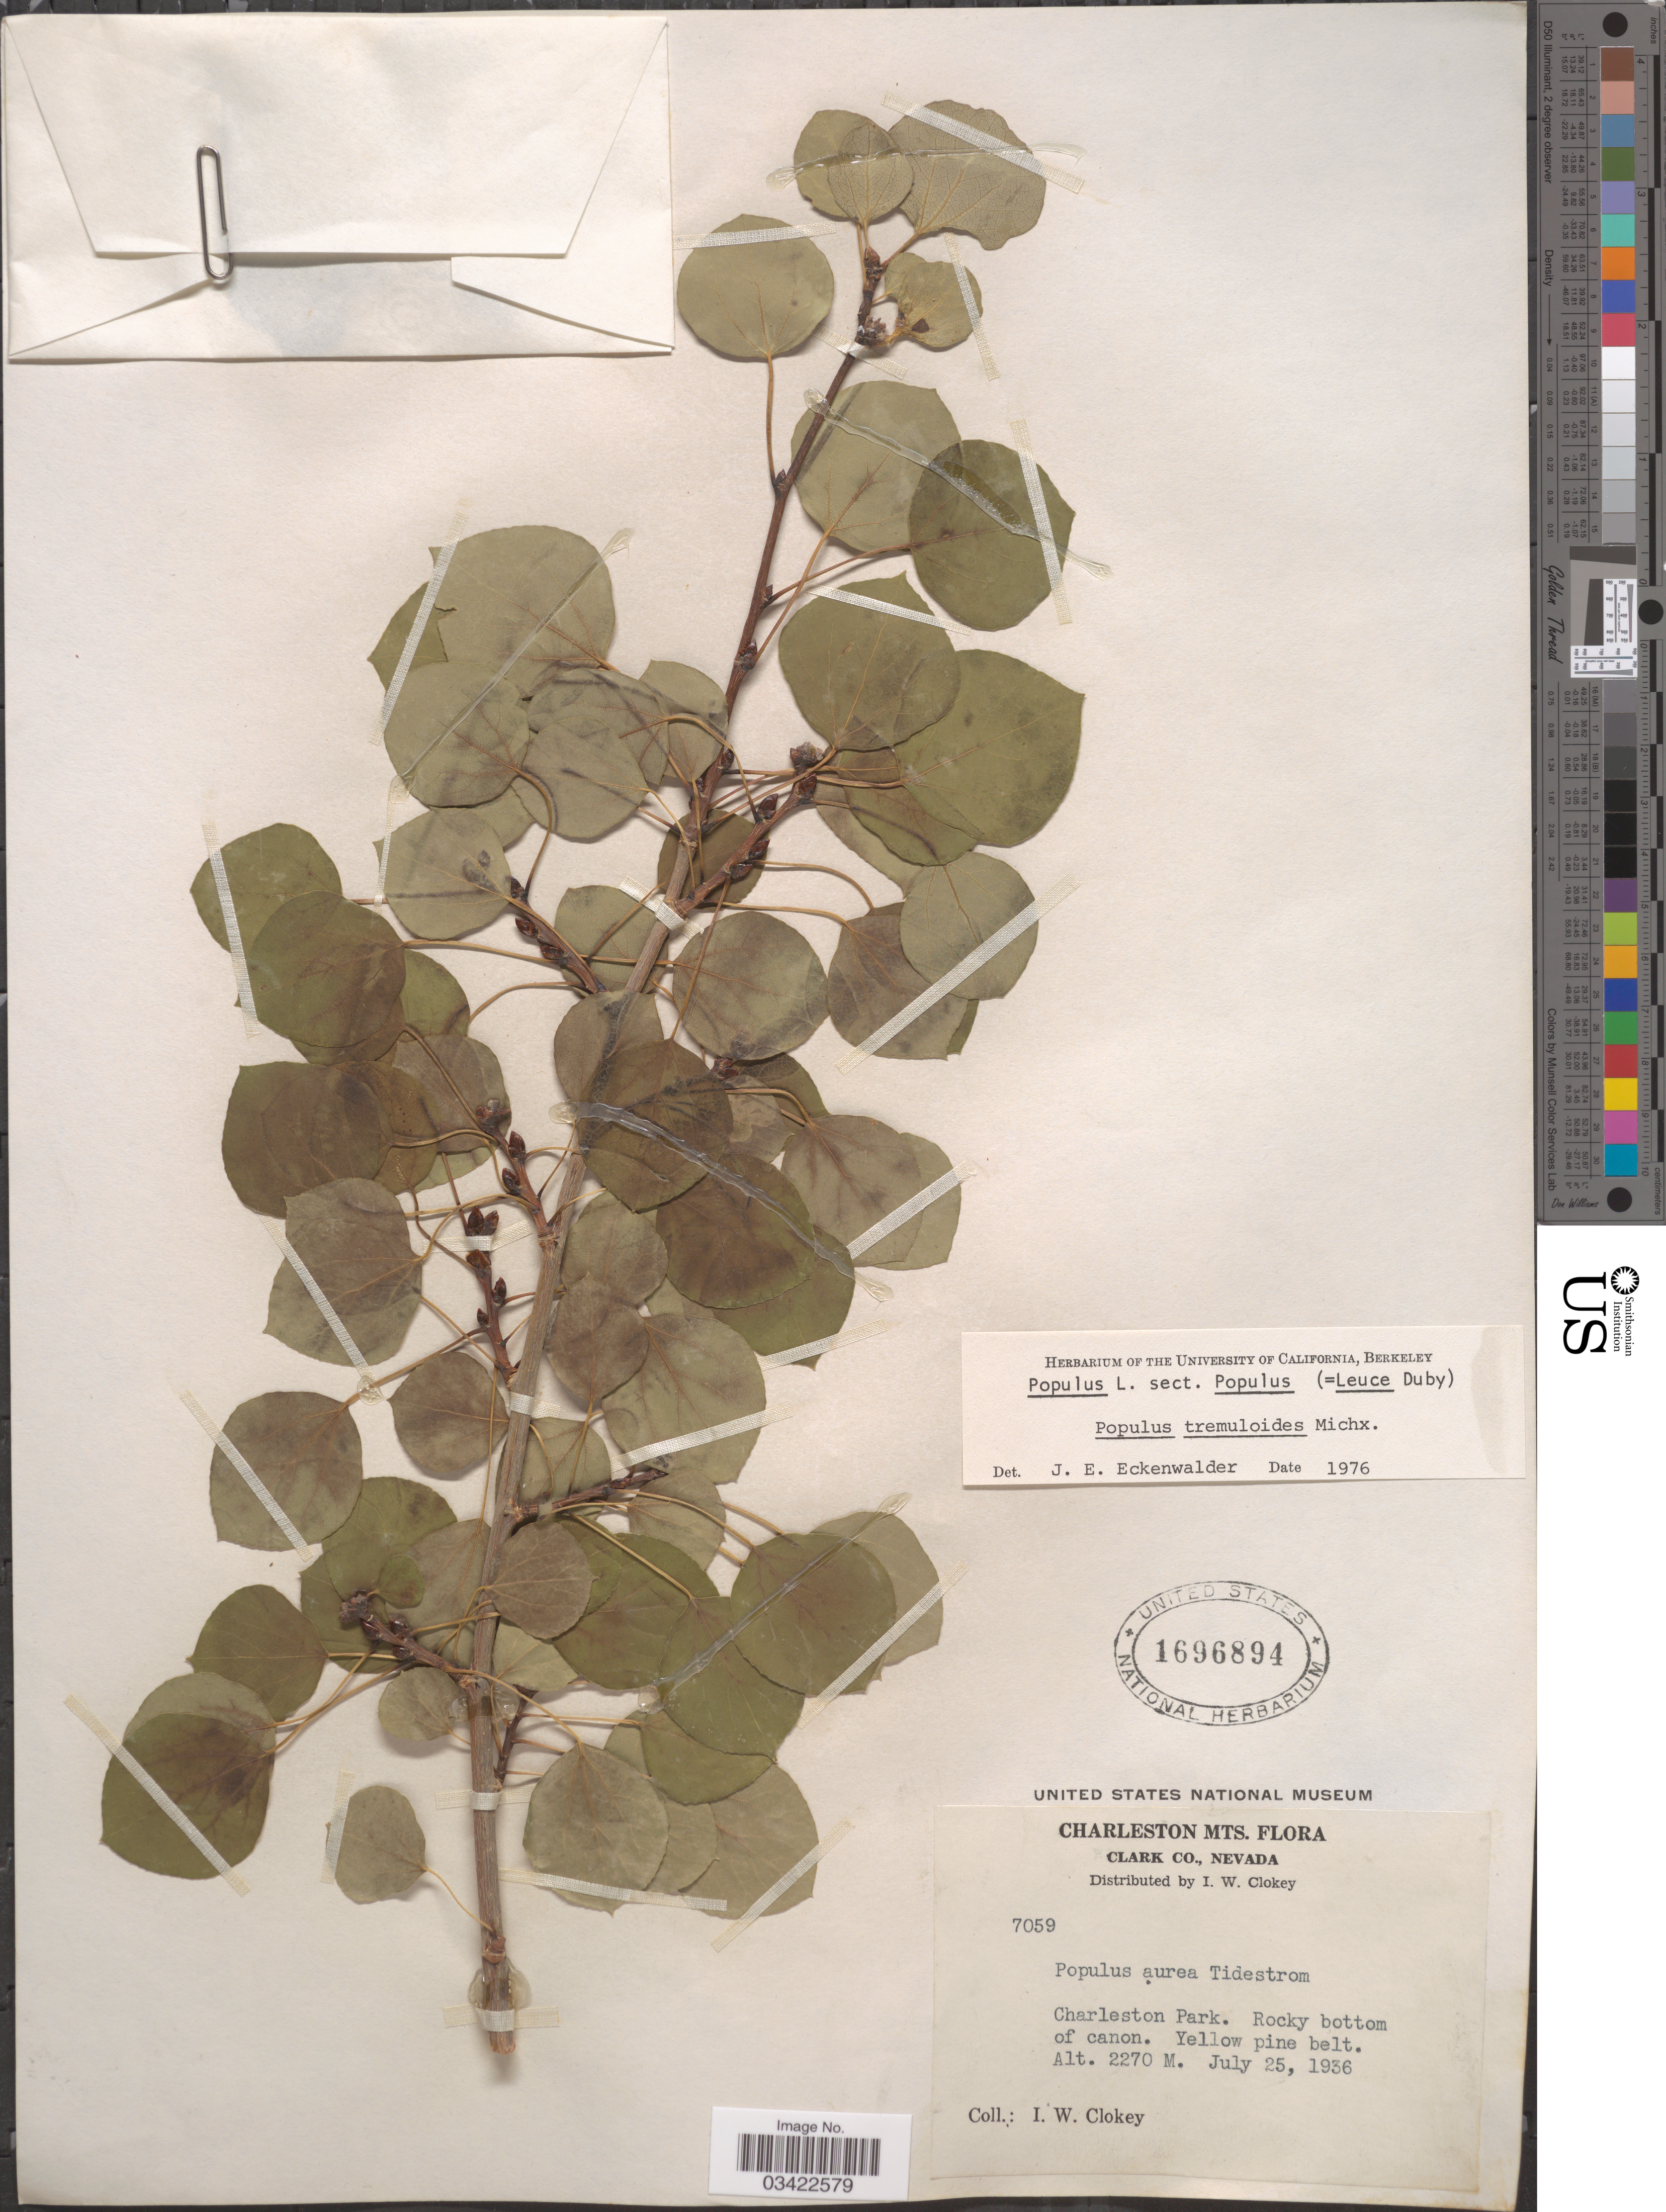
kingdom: Plantae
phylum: Tracheophyta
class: Magnoliopsida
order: Malpighiales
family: Salicaceae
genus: Populus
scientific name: Populus tremuloides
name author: Michx.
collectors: I. W. Clokey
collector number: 7059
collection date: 1936-07-25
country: United States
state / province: Nevada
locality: Charleston Mts., Clark Co., Charleston Park. Rocky bottom of canon.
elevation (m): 2270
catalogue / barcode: US 1696894